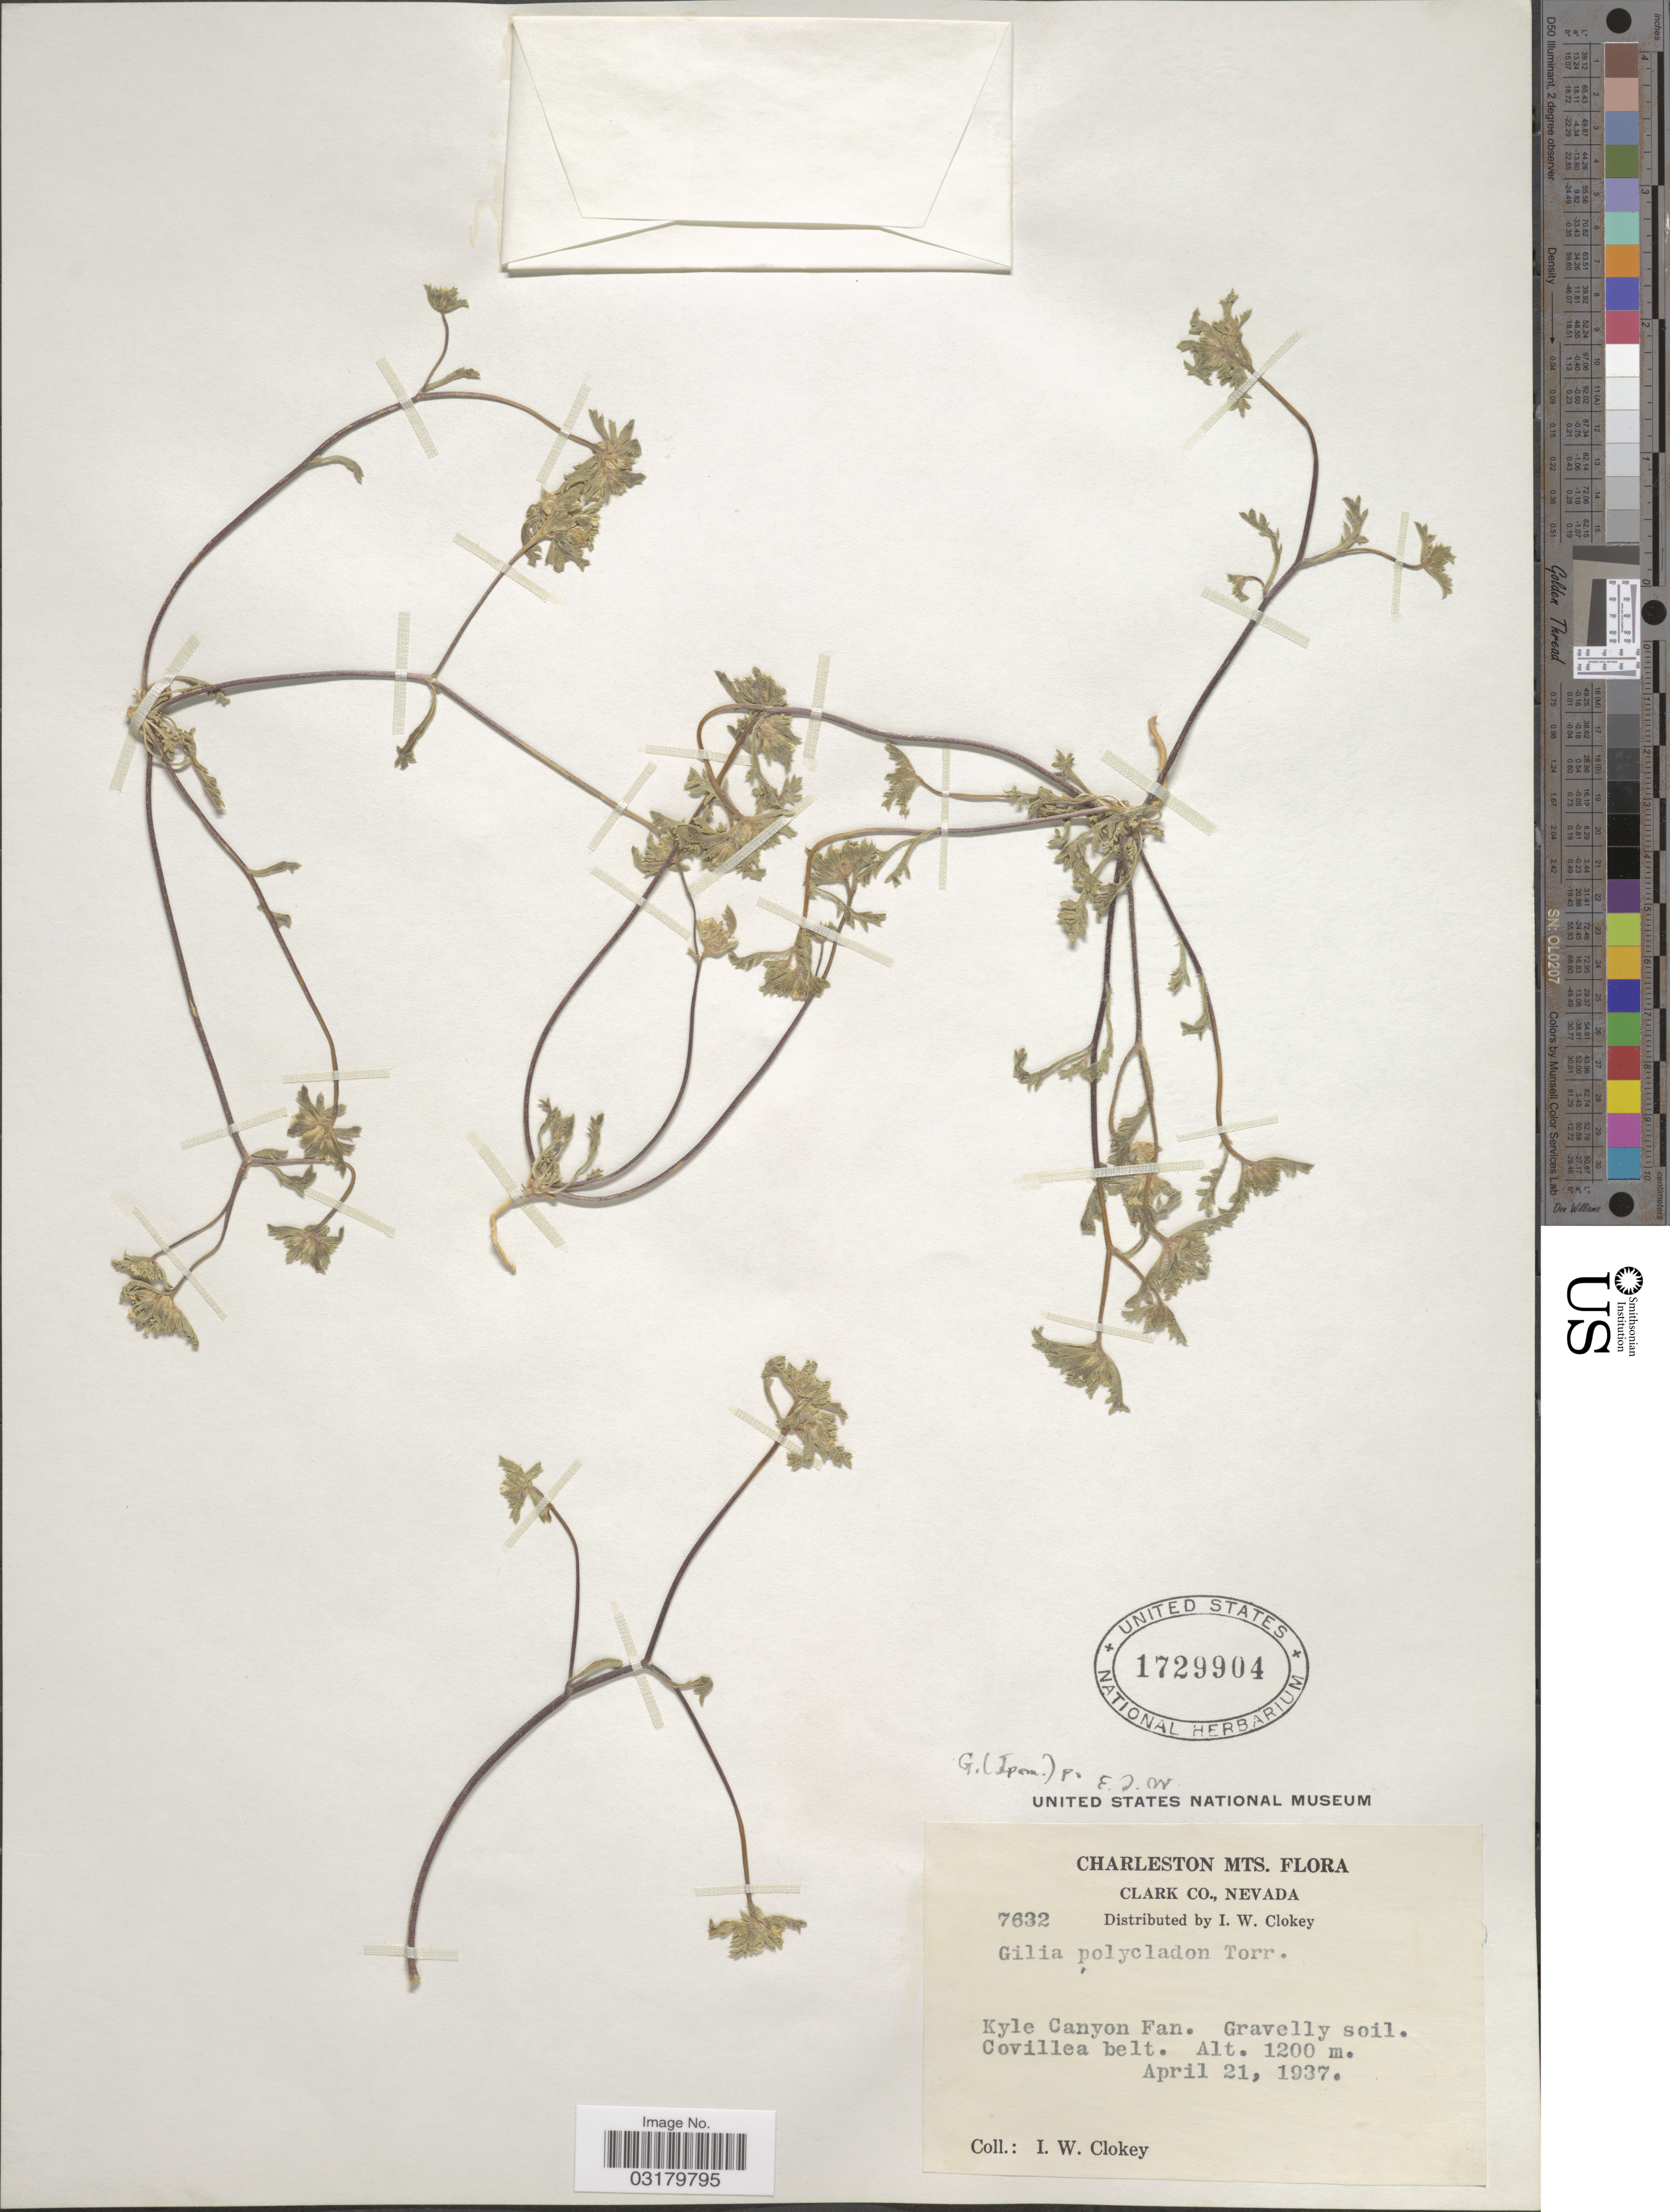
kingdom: Plantae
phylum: Tracheophyta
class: Magnoliopsida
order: Ericales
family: Polemoniaceae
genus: Ipomopsis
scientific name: Ipomopsis polycladon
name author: (Torr.) V.E. Grant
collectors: I. W. Clokey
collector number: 7632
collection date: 1937-04-21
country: United States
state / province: Nevada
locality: Charleston Mts. Clark Co., Kyle Canyon Fan.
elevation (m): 1200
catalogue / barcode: US 1729904